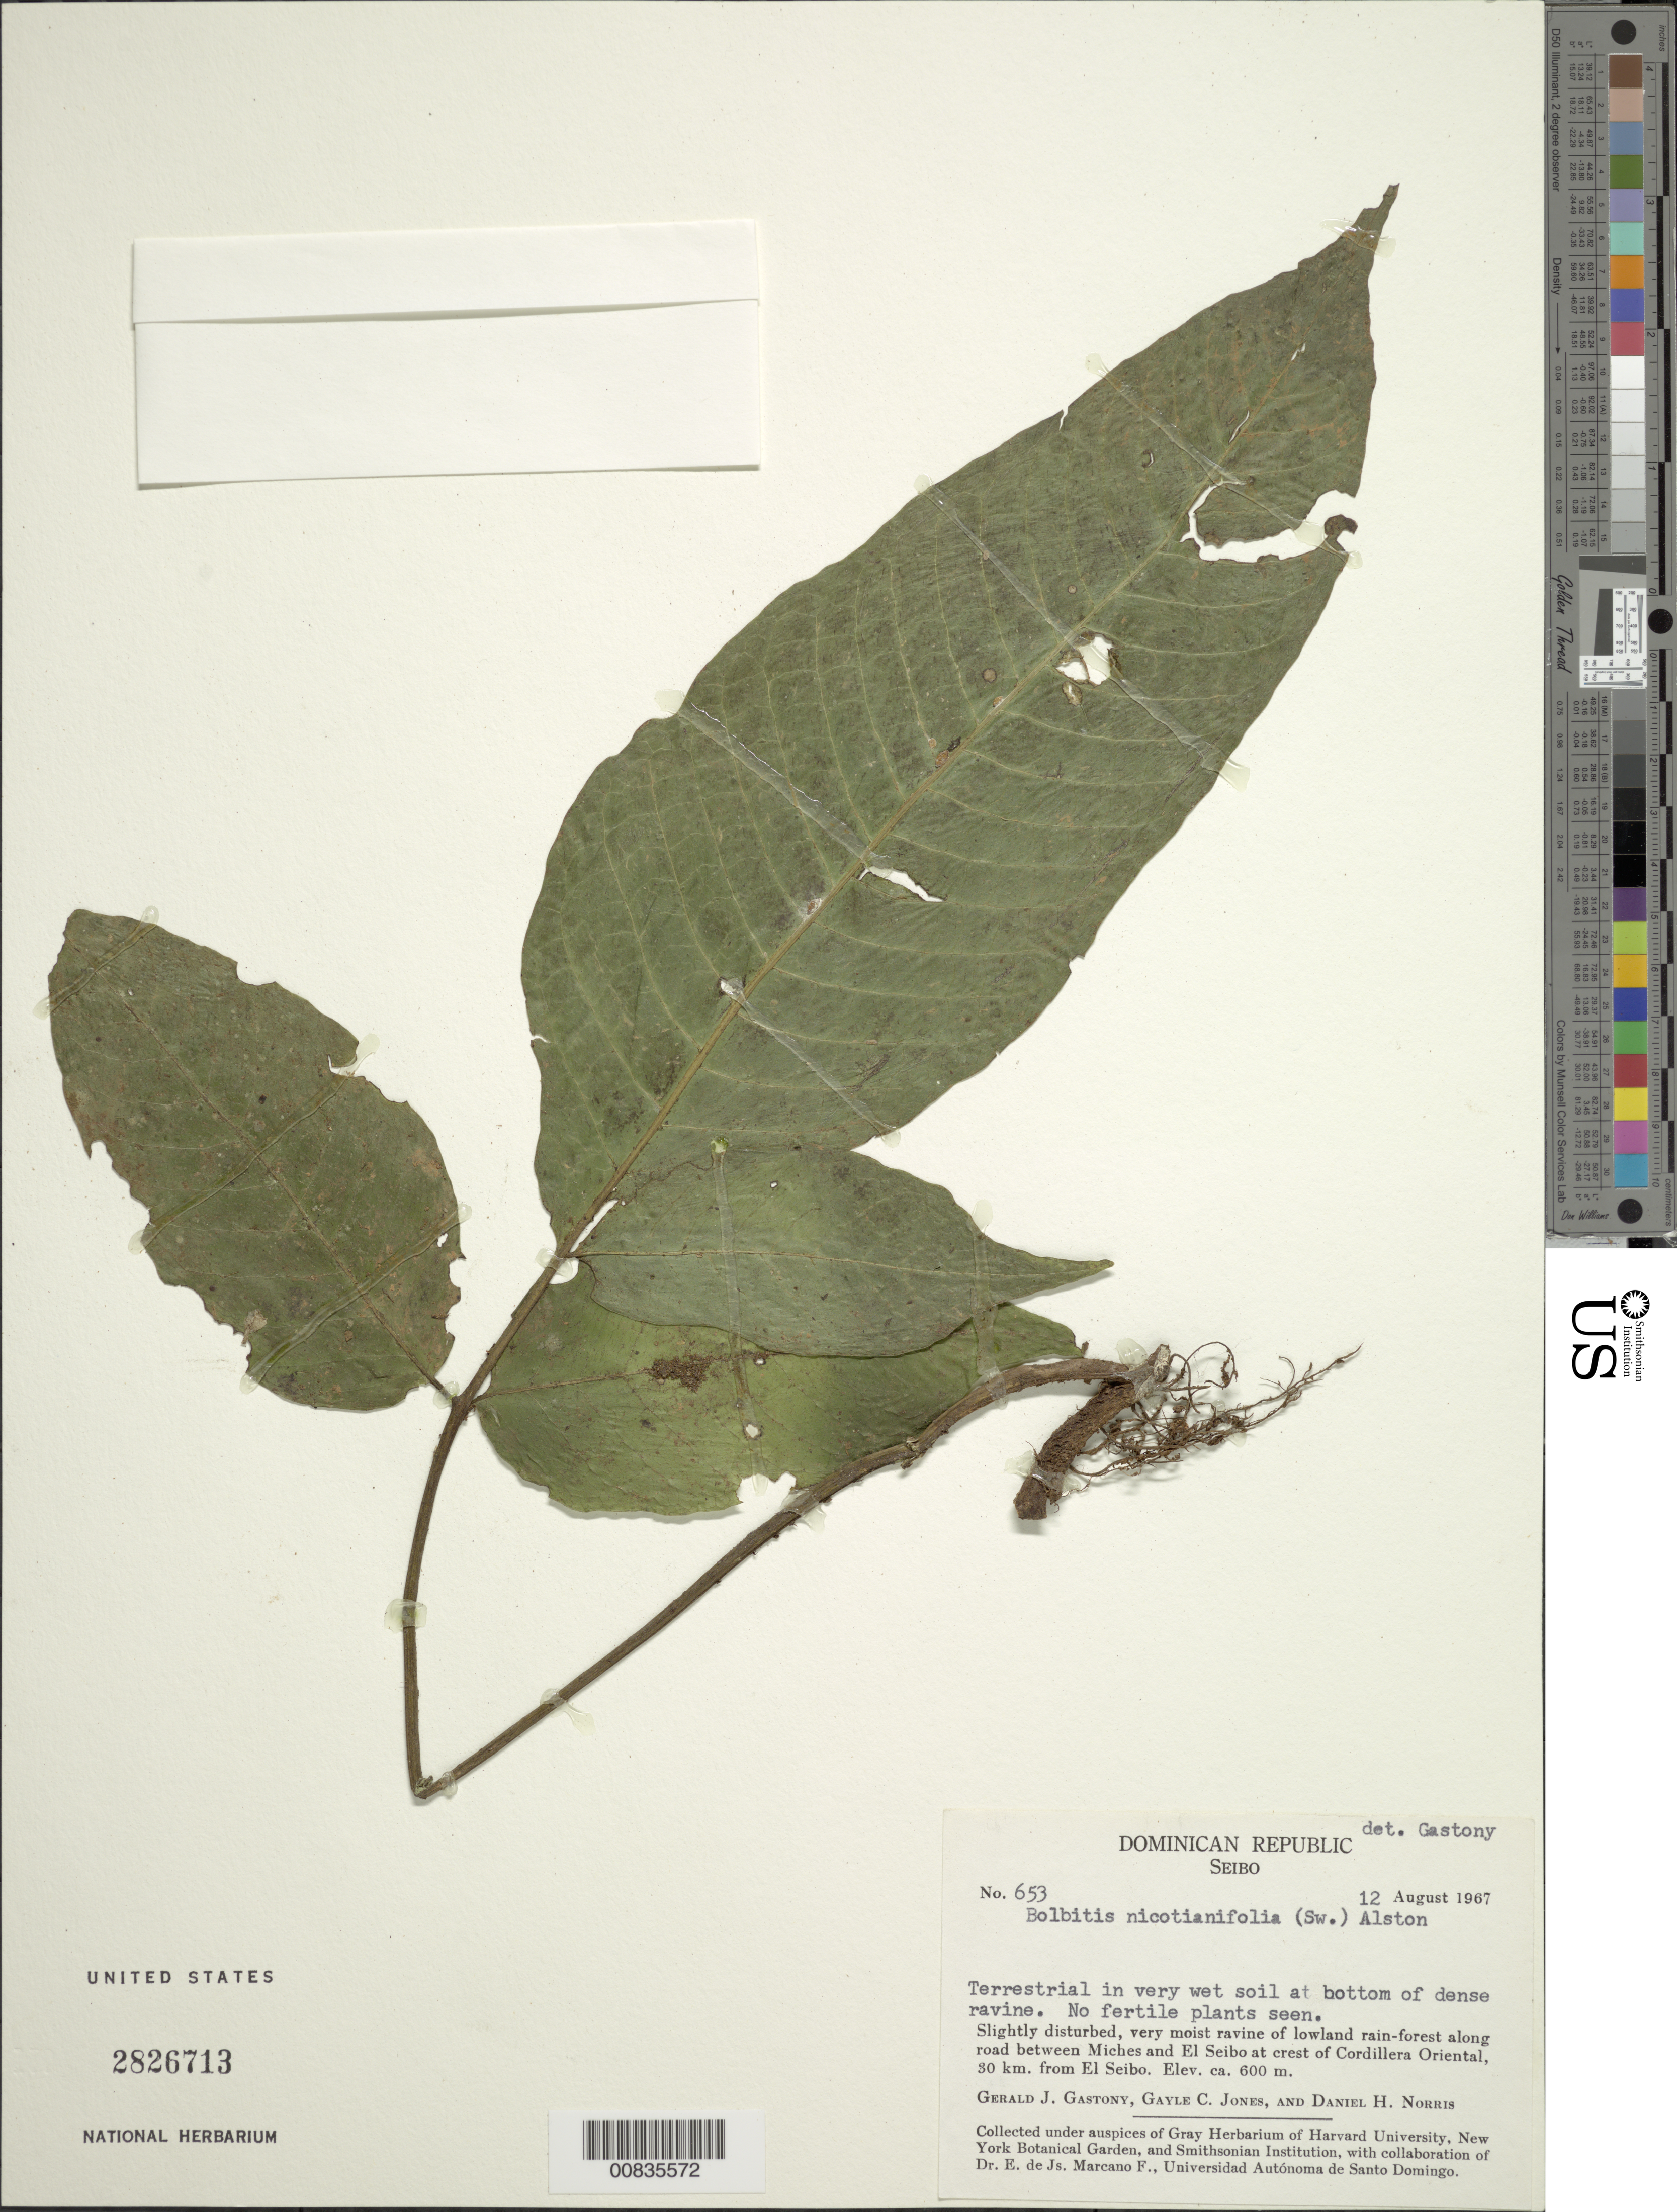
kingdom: Plantae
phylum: Tracheophyta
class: Polypodiopsida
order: Polypodiales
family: Dryopteridaceae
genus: Mickelia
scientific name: Mickelia nicotianifolia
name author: (Sw.) R.C. Moran et al.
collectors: G. Gastony, G. C. Jones & D. H. Norris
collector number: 653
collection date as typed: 12 Aug 1967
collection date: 1967-08-12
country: Dominican Republic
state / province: El Seibo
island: Hispaniola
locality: Miches to El Seibo road, crest of Cordillera Oriental, 30 km from El Seibo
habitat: Slightly disturbed, very moist ravine of lowland rainforest along road; in very wet soil at bottom of dense ravine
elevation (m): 600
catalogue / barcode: US 2826713